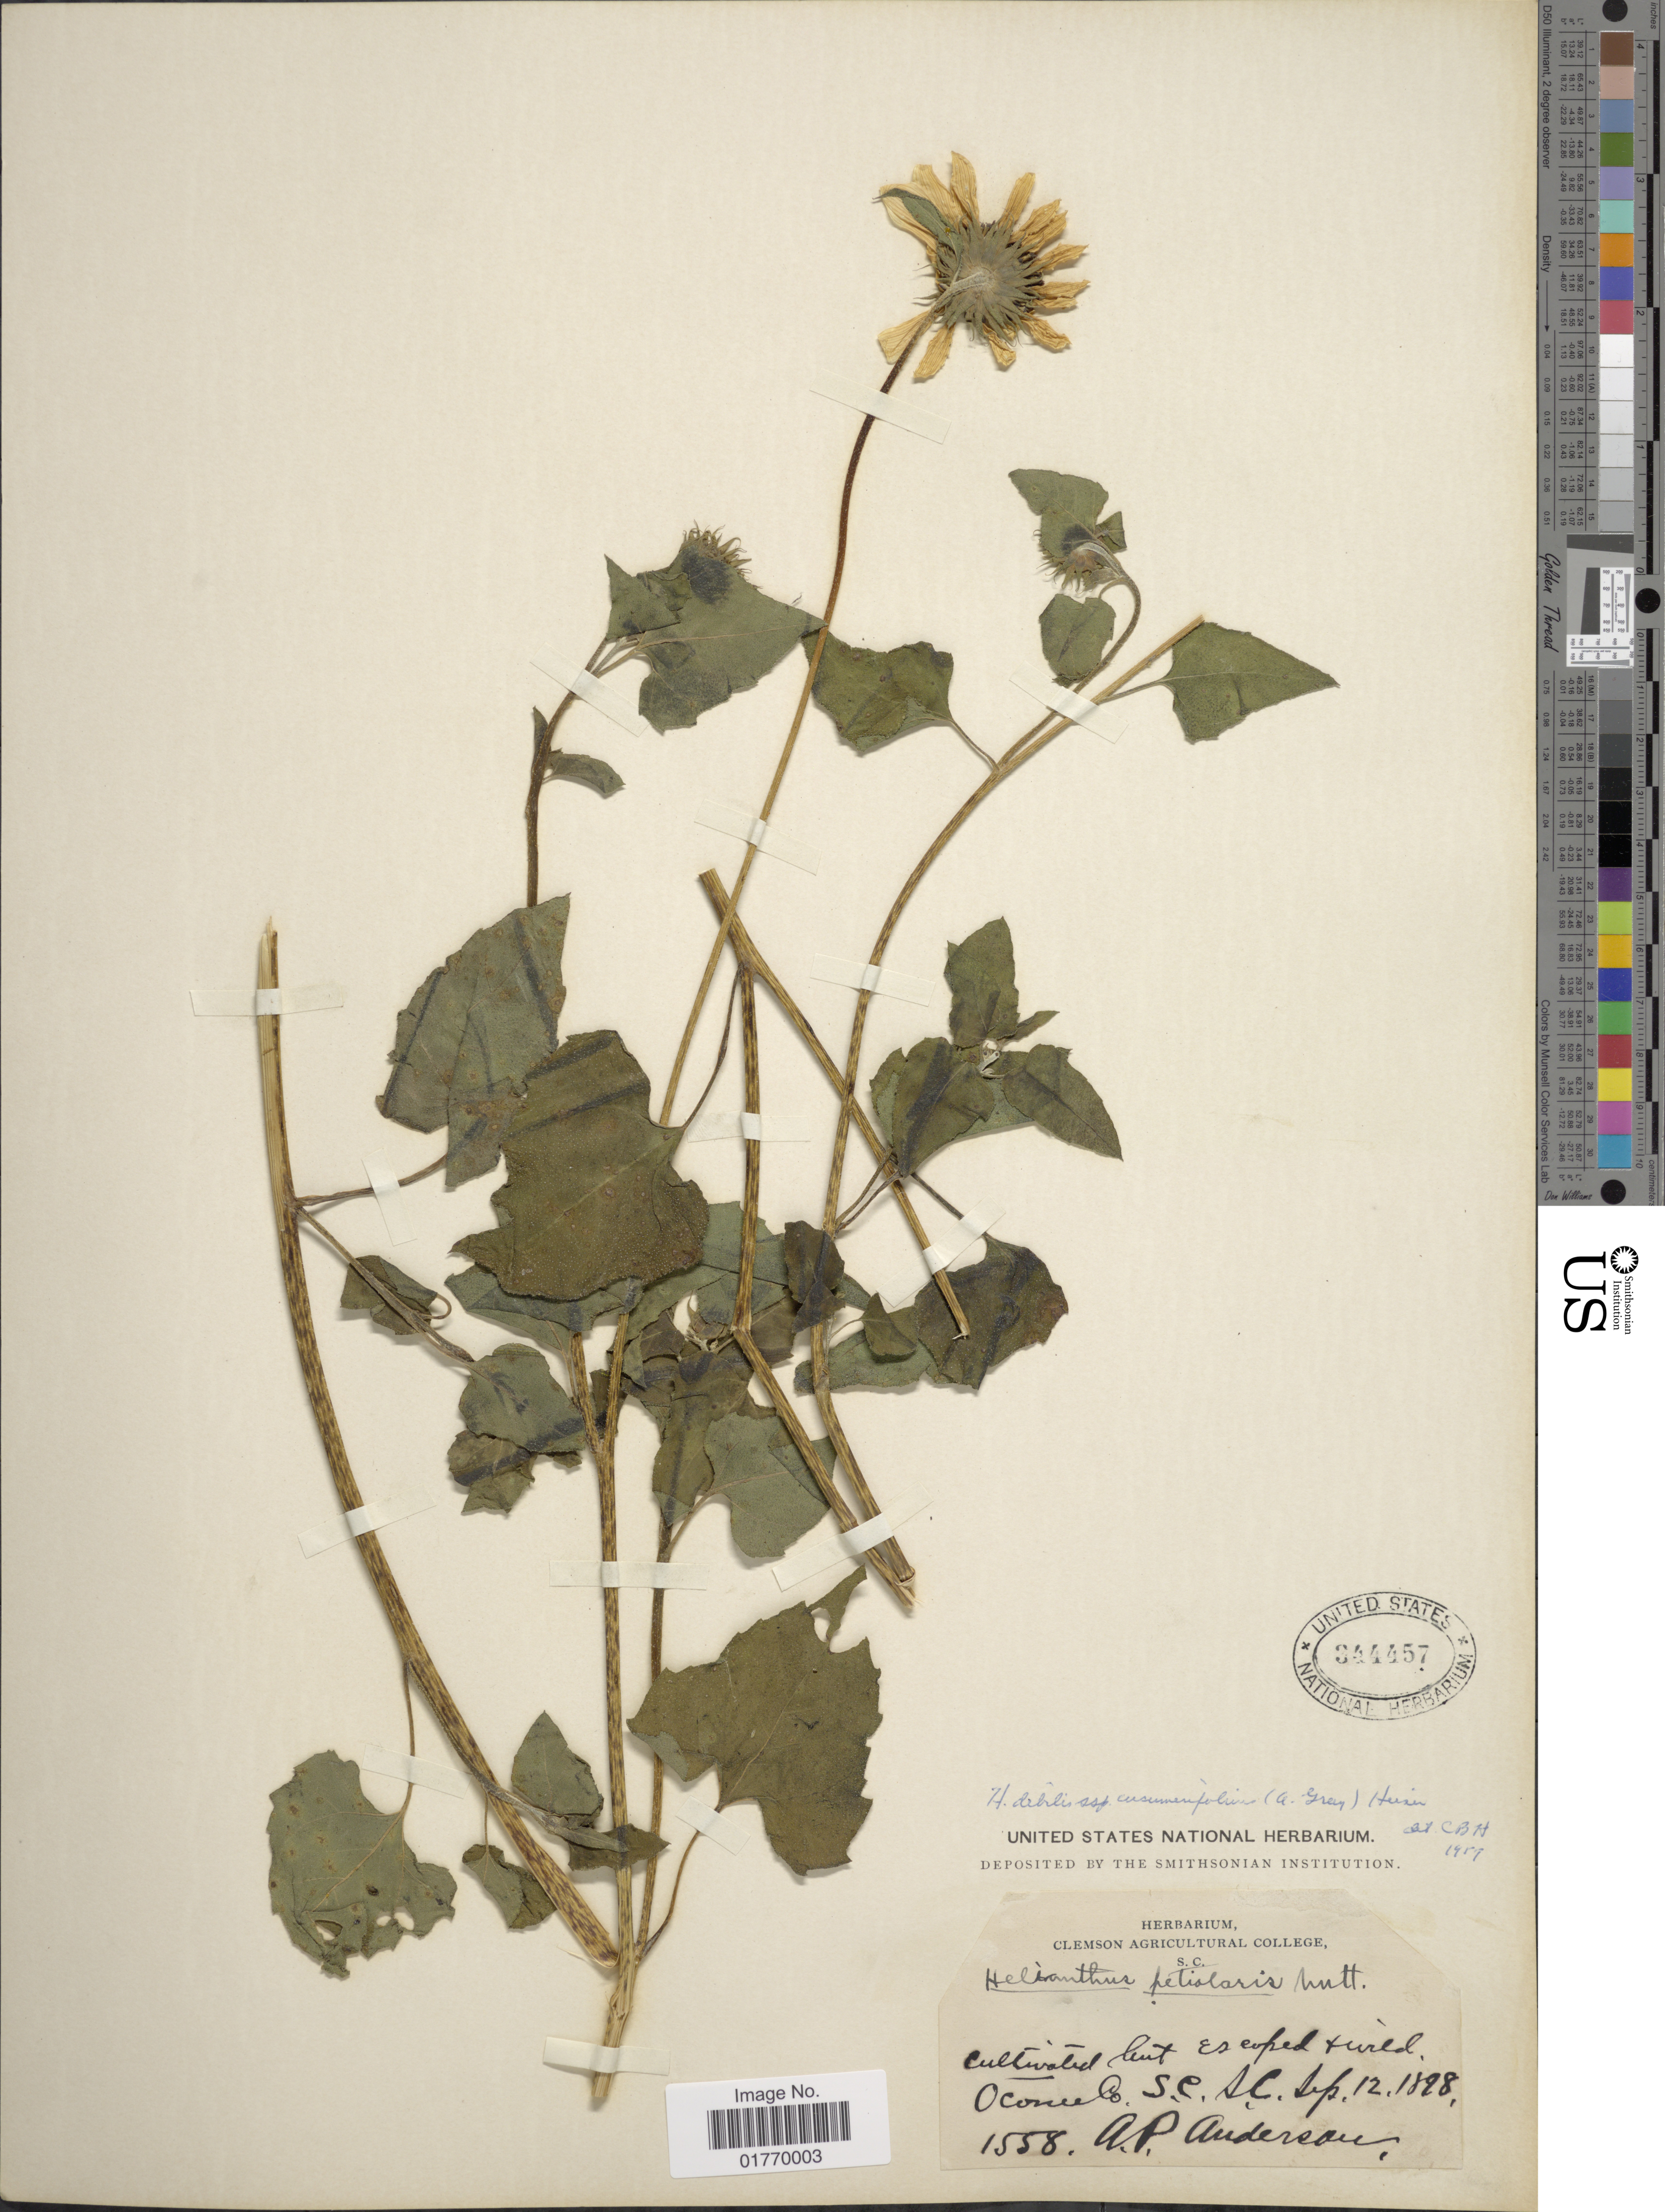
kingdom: Plantae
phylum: Tracheophyta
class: Magnoliopsida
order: Asterales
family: Asteraceae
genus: Helianthus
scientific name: Helianthus debilis subsp. cucumerifolius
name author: (Torr. & A. Gray) Heiser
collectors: A. P. Anderson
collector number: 1558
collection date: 1898-09-12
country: United States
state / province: South Carolina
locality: Oconee Co.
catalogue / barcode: US 344457